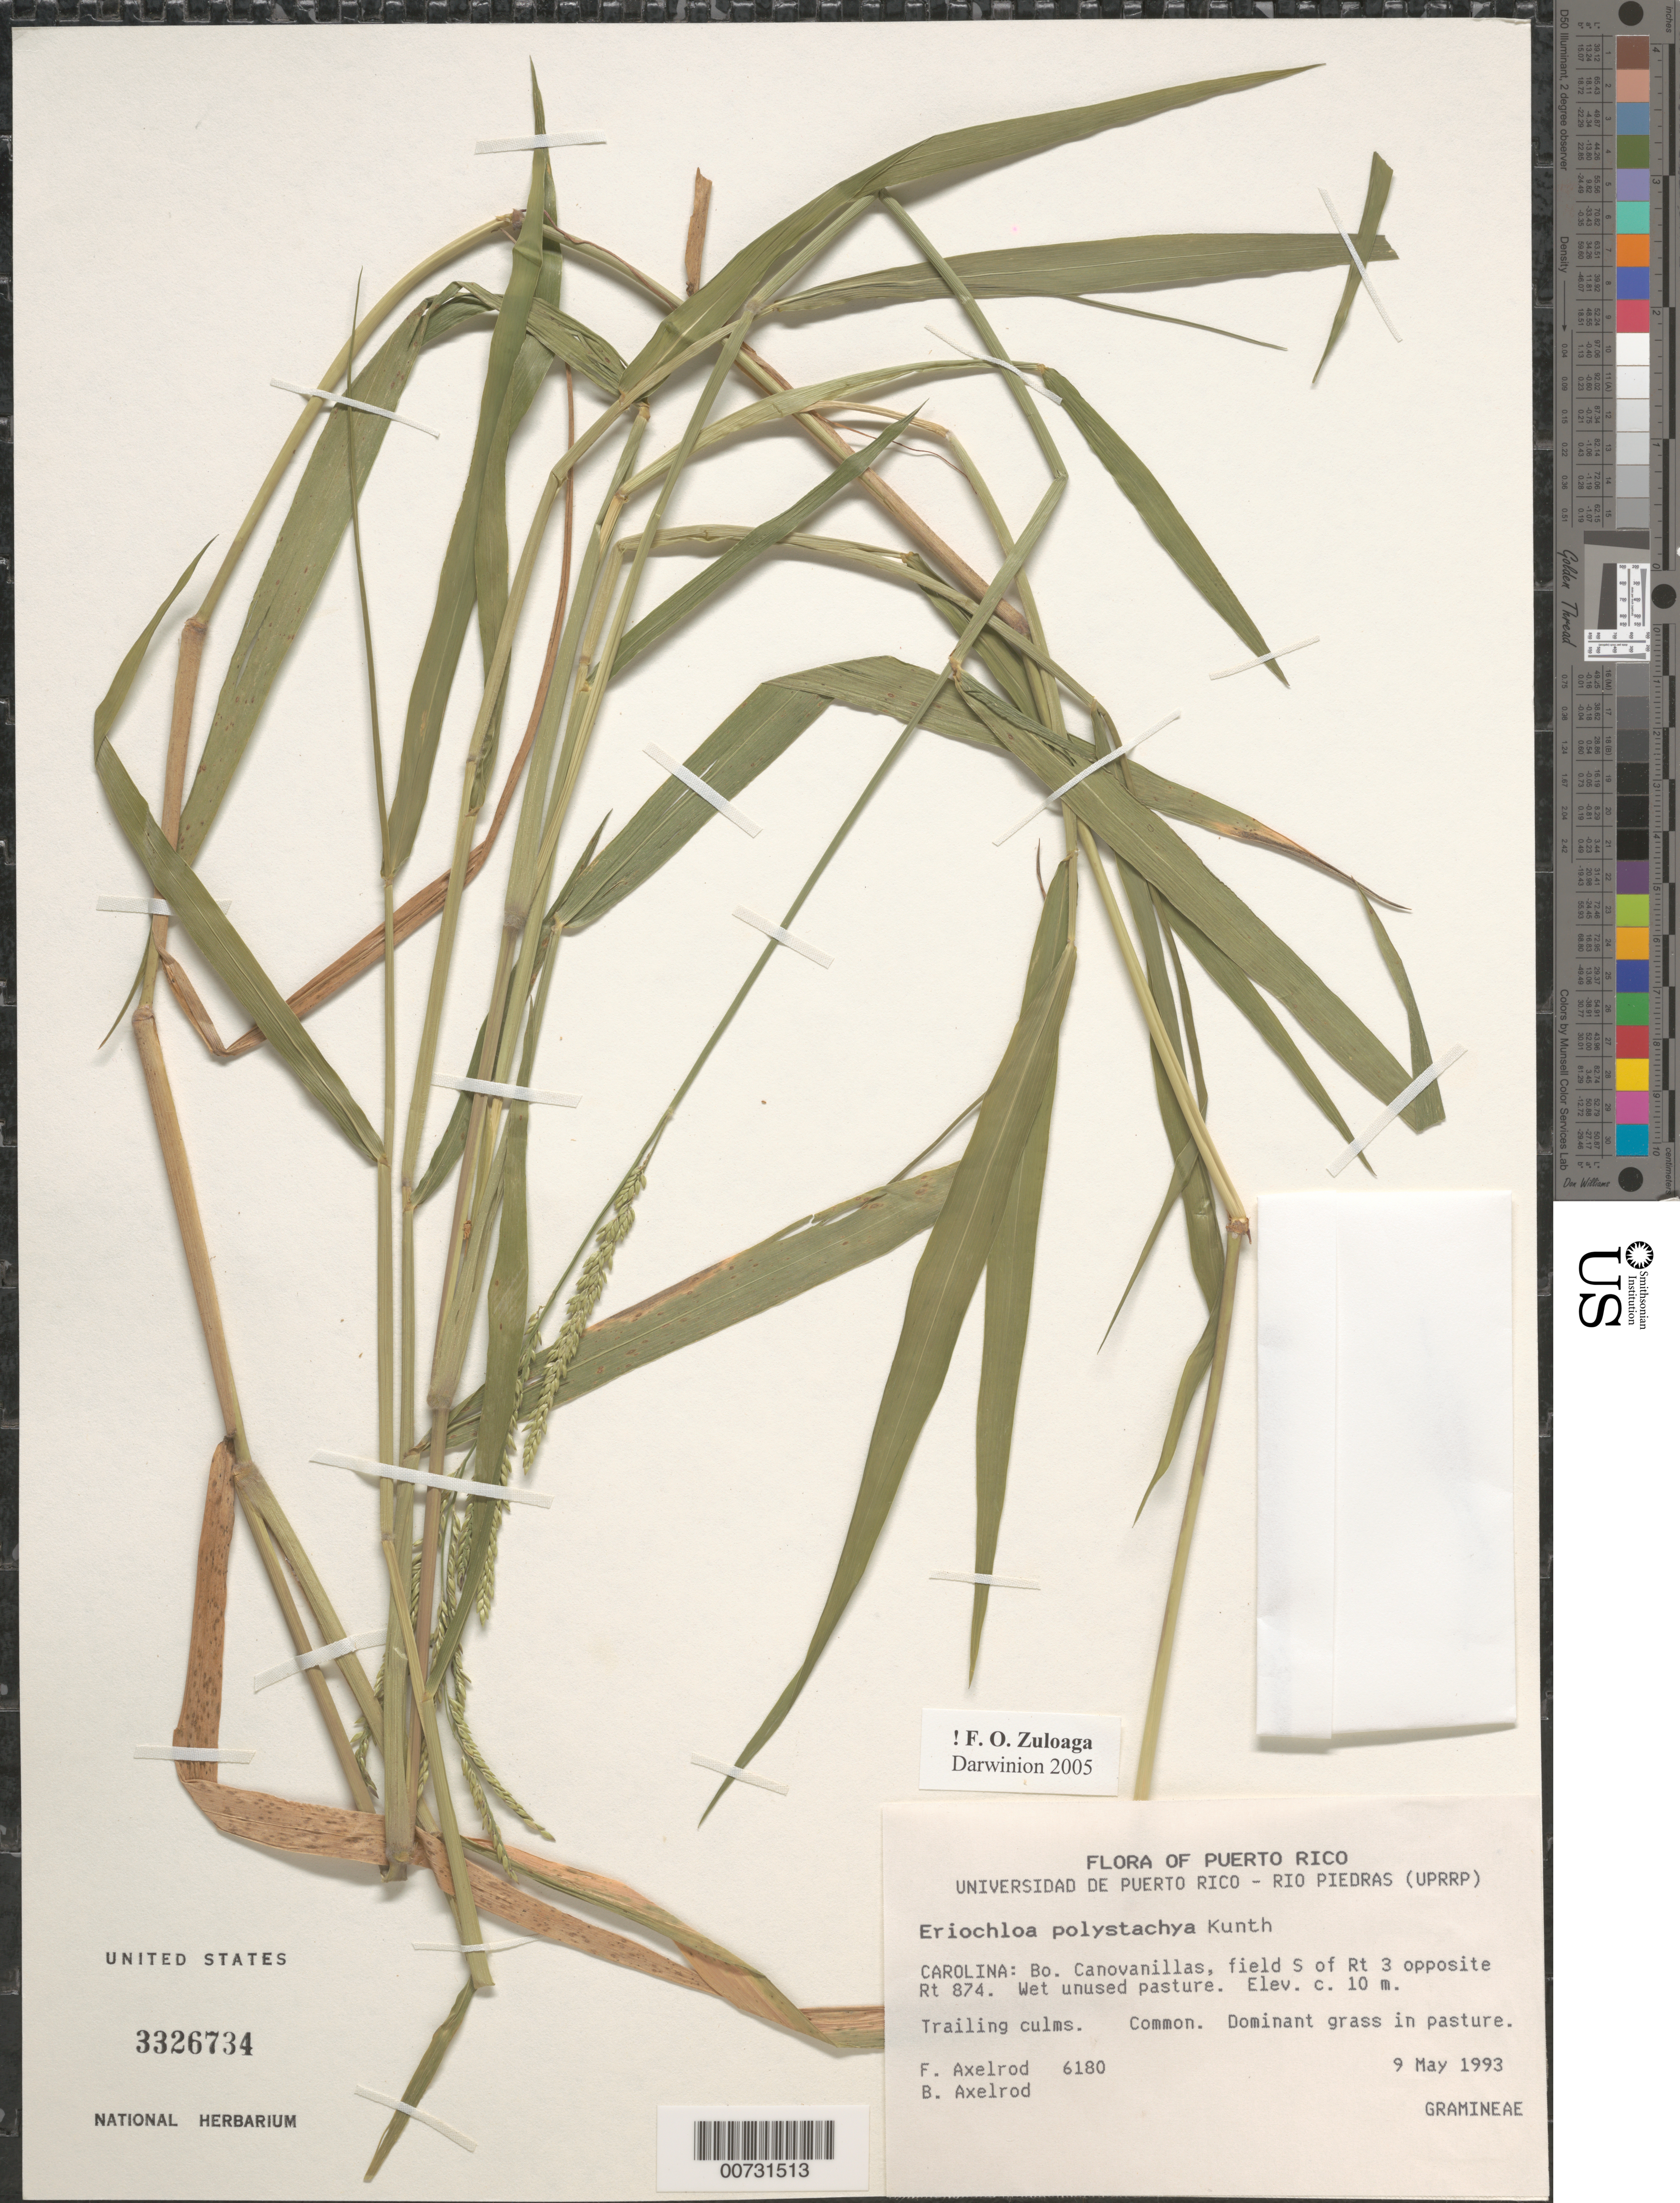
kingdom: Plantae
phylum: Tracheophyta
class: Liliopsida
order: Poales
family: Poaceae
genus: Eriochloa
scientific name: Eriochloa polystachya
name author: Kunth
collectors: F. S. Axelrod & B. Axelrod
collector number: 6180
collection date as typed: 09 May 1993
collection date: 1993-05-09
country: Puerto Rico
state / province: Carolina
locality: Carolina: Bo. Canovanillas, field S of Rte 3 opposite Rte 874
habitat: Unused pasture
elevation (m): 10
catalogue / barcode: US 3326734